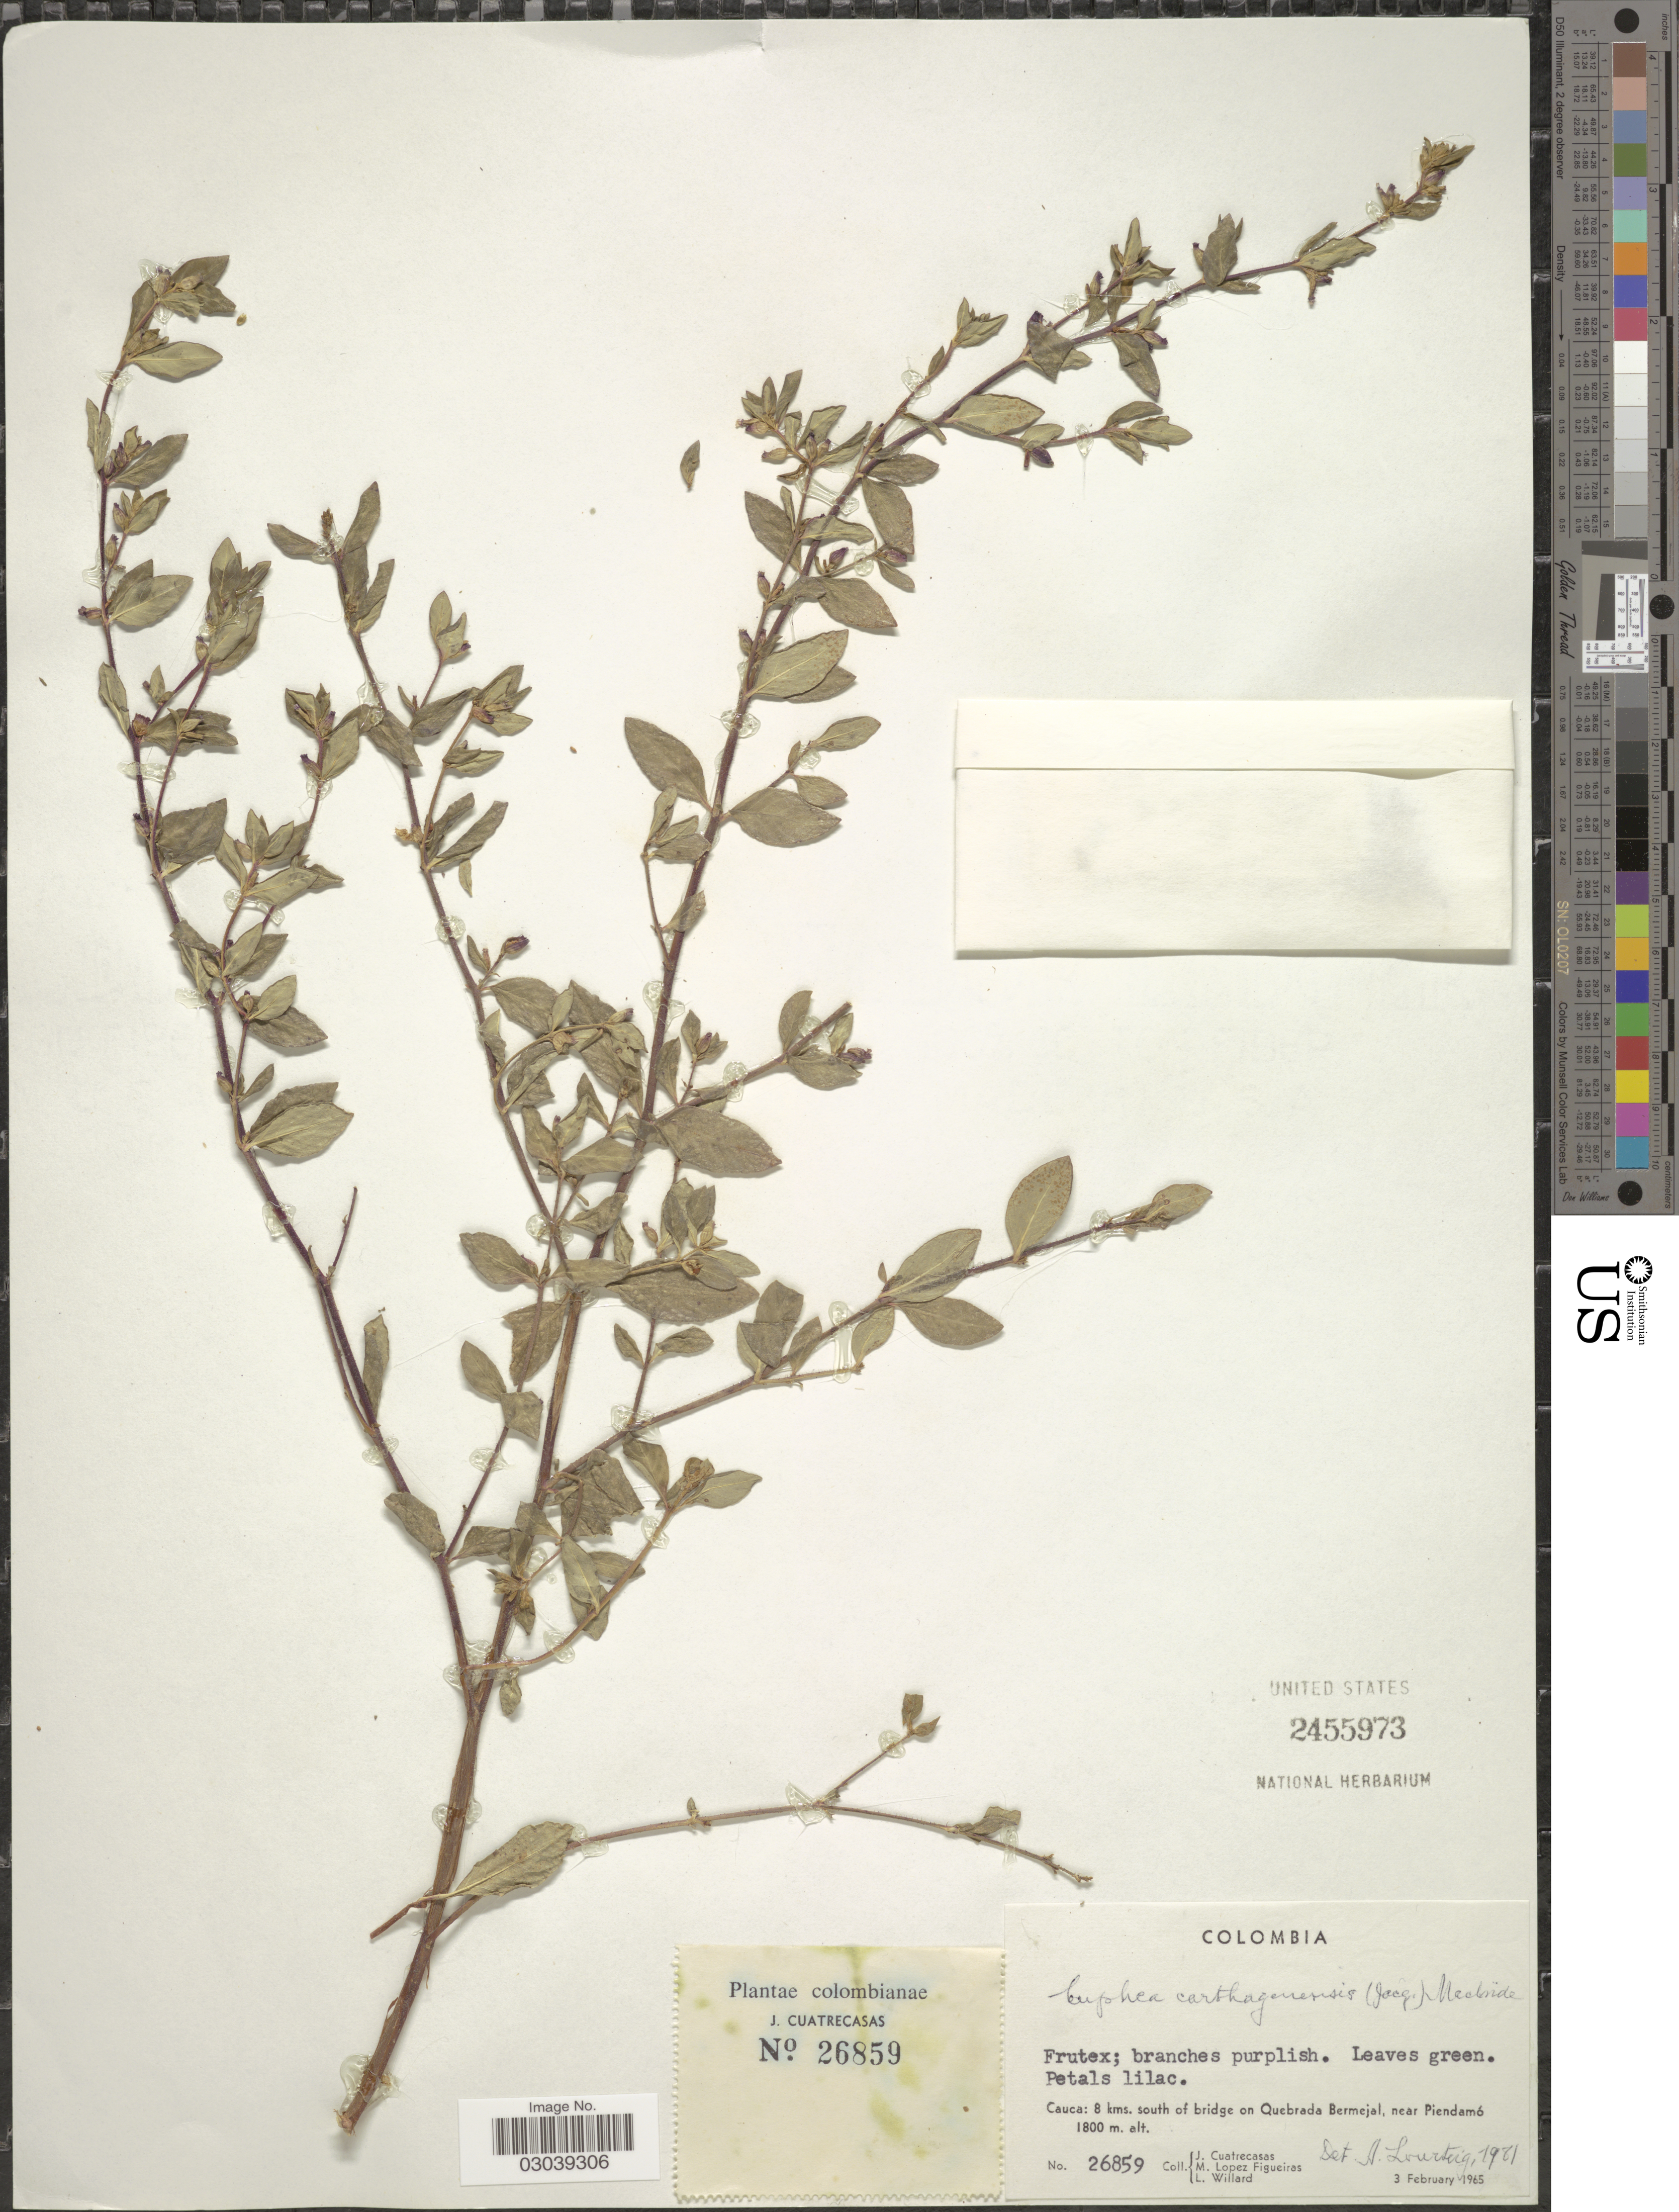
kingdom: Plantae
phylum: Tracheophyta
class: Magnoliopsida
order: Myrtales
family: Lythraceae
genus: Cuphea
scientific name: Cuphea carthagenensis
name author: (Jacq.) J.F. Macbr.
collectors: J. Cuatrecasas, M. López Figueiras & L. Willard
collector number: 26859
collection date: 1965-02-03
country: Colombia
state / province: Cauca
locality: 8 kms. south of bridge on Quebrada Bermejal, near Piendamó.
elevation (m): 1800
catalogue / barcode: US 2455973